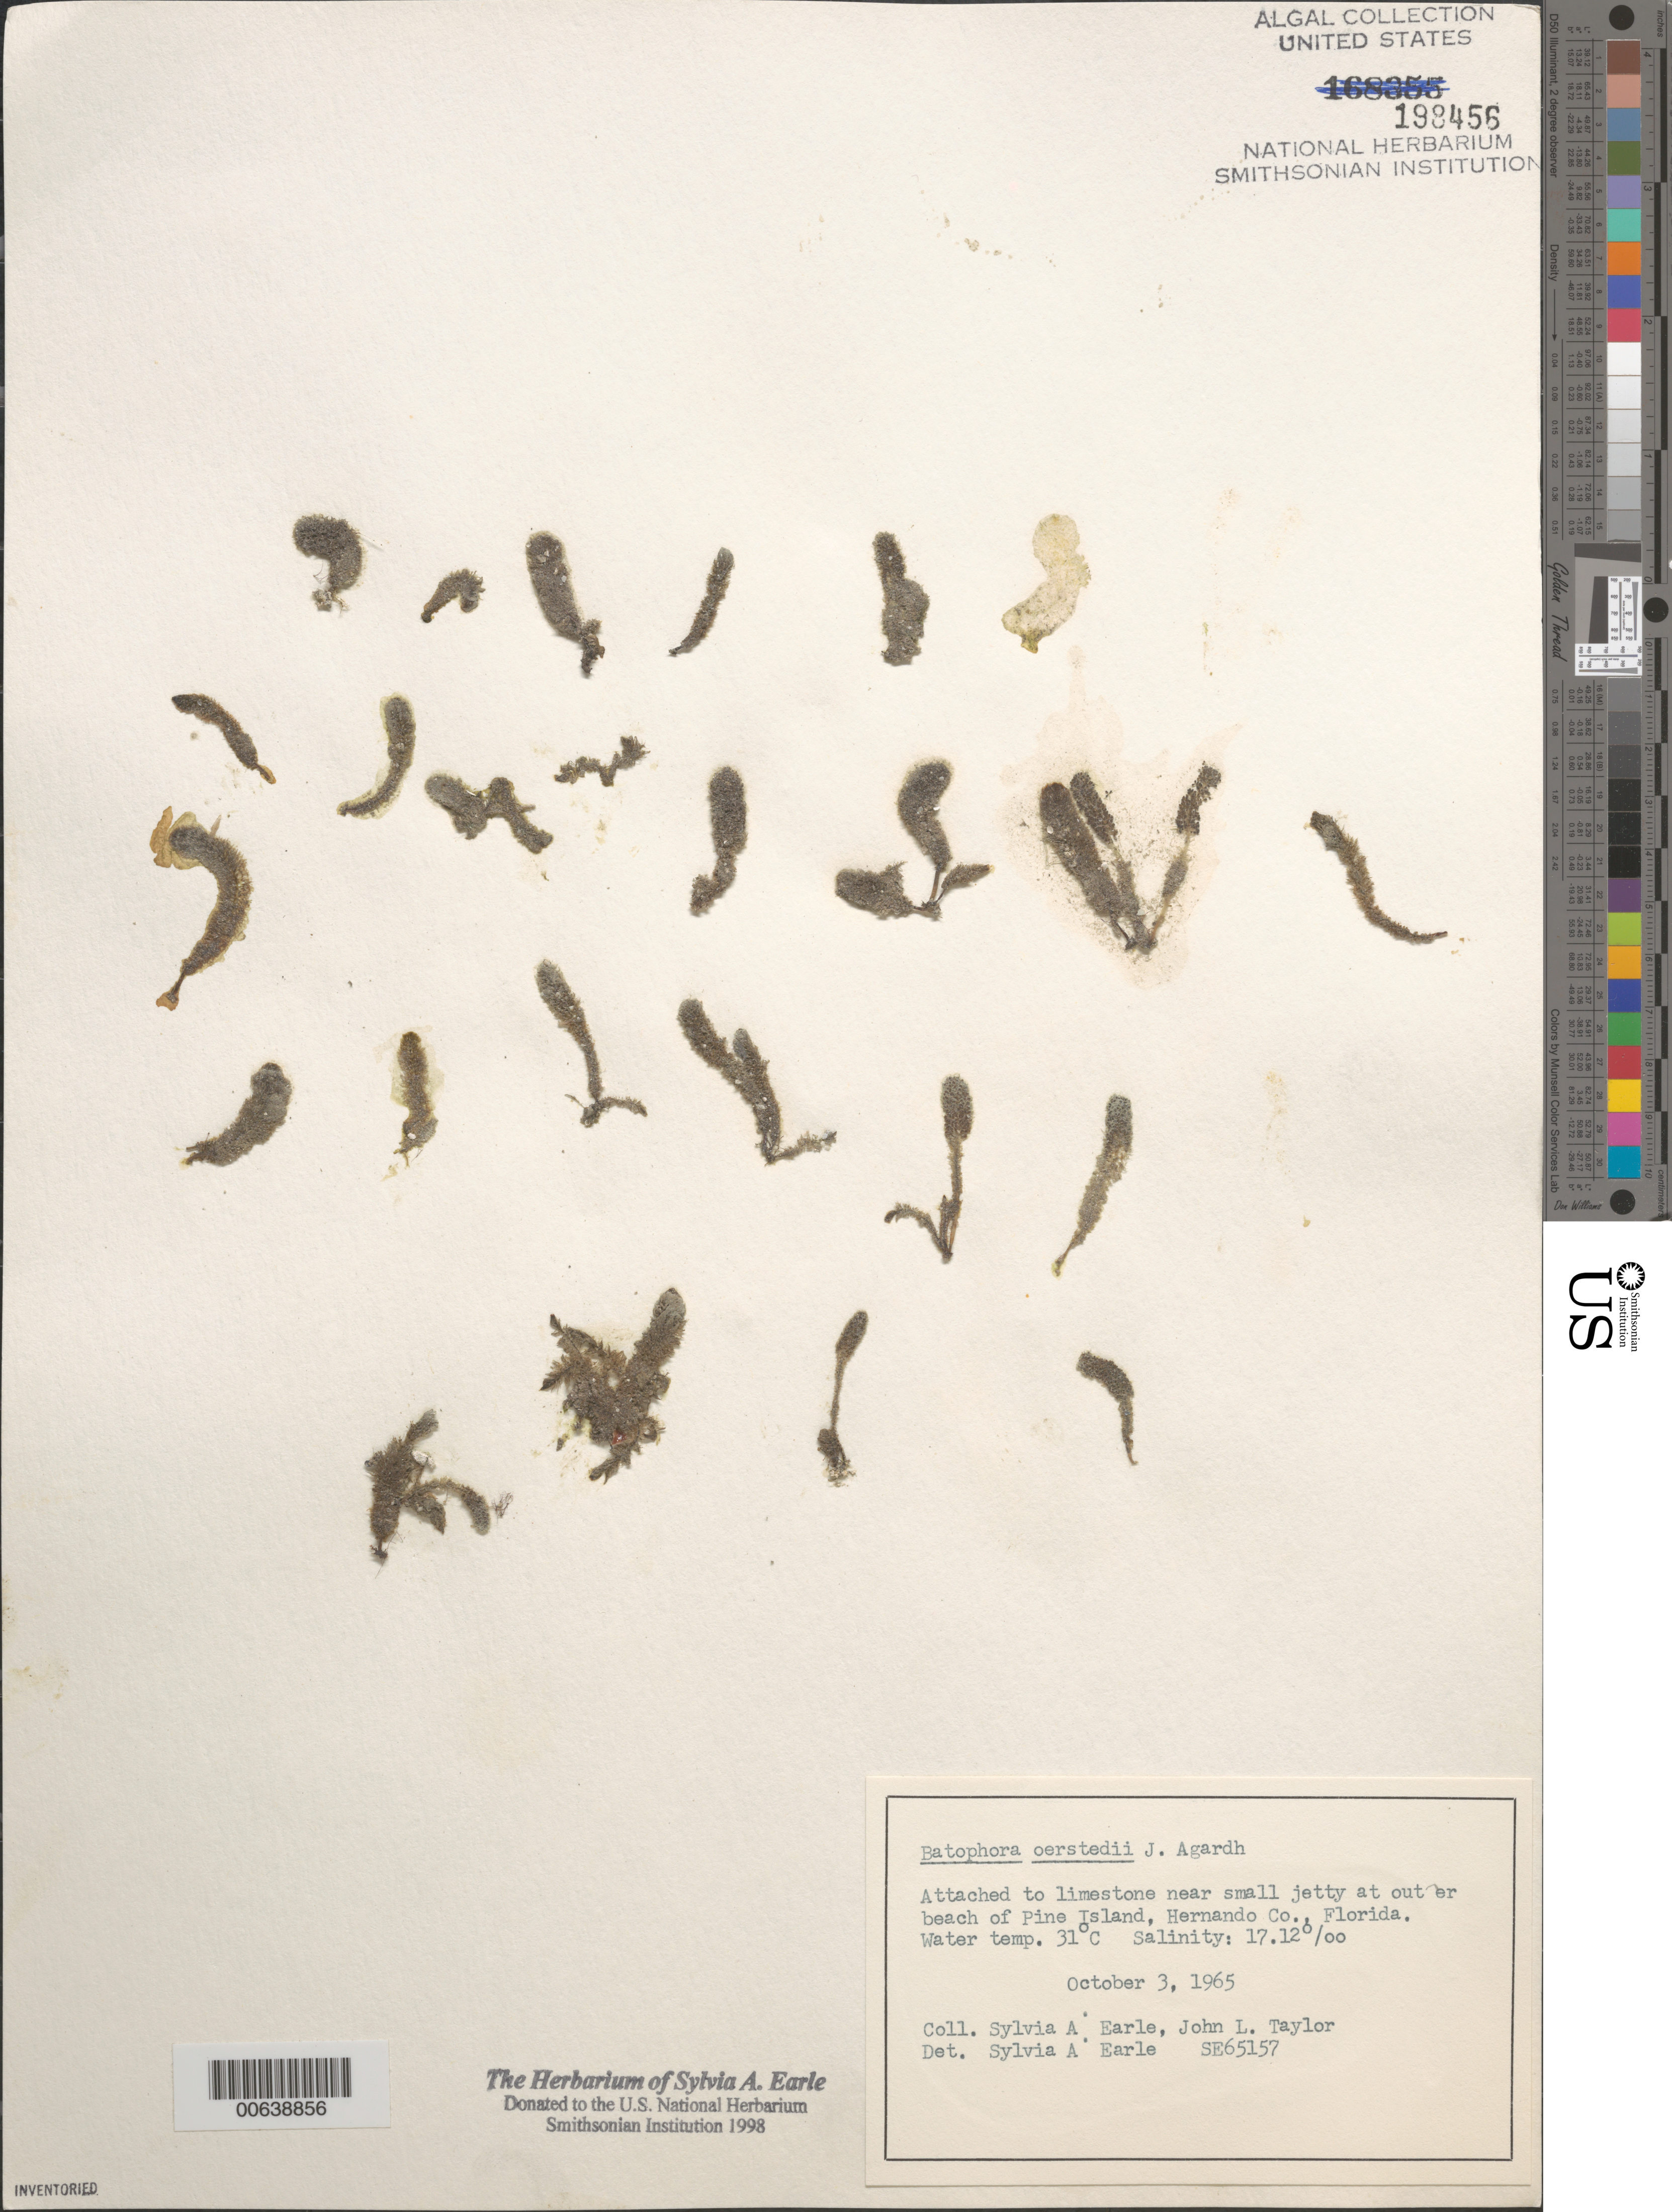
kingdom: Plantae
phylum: Chlorophyta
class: Ulvophyceae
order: Dasycladales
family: Dasycladaceae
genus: Batophora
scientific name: Batophora oerstedii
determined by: Earle, S. A.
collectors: S. A. Earle & J. L. Taylor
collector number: SE 65157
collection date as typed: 03 Oct 1965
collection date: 1965-10-03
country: United States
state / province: Florida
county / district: Hernando County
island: Pine Island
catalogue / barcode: US 198456